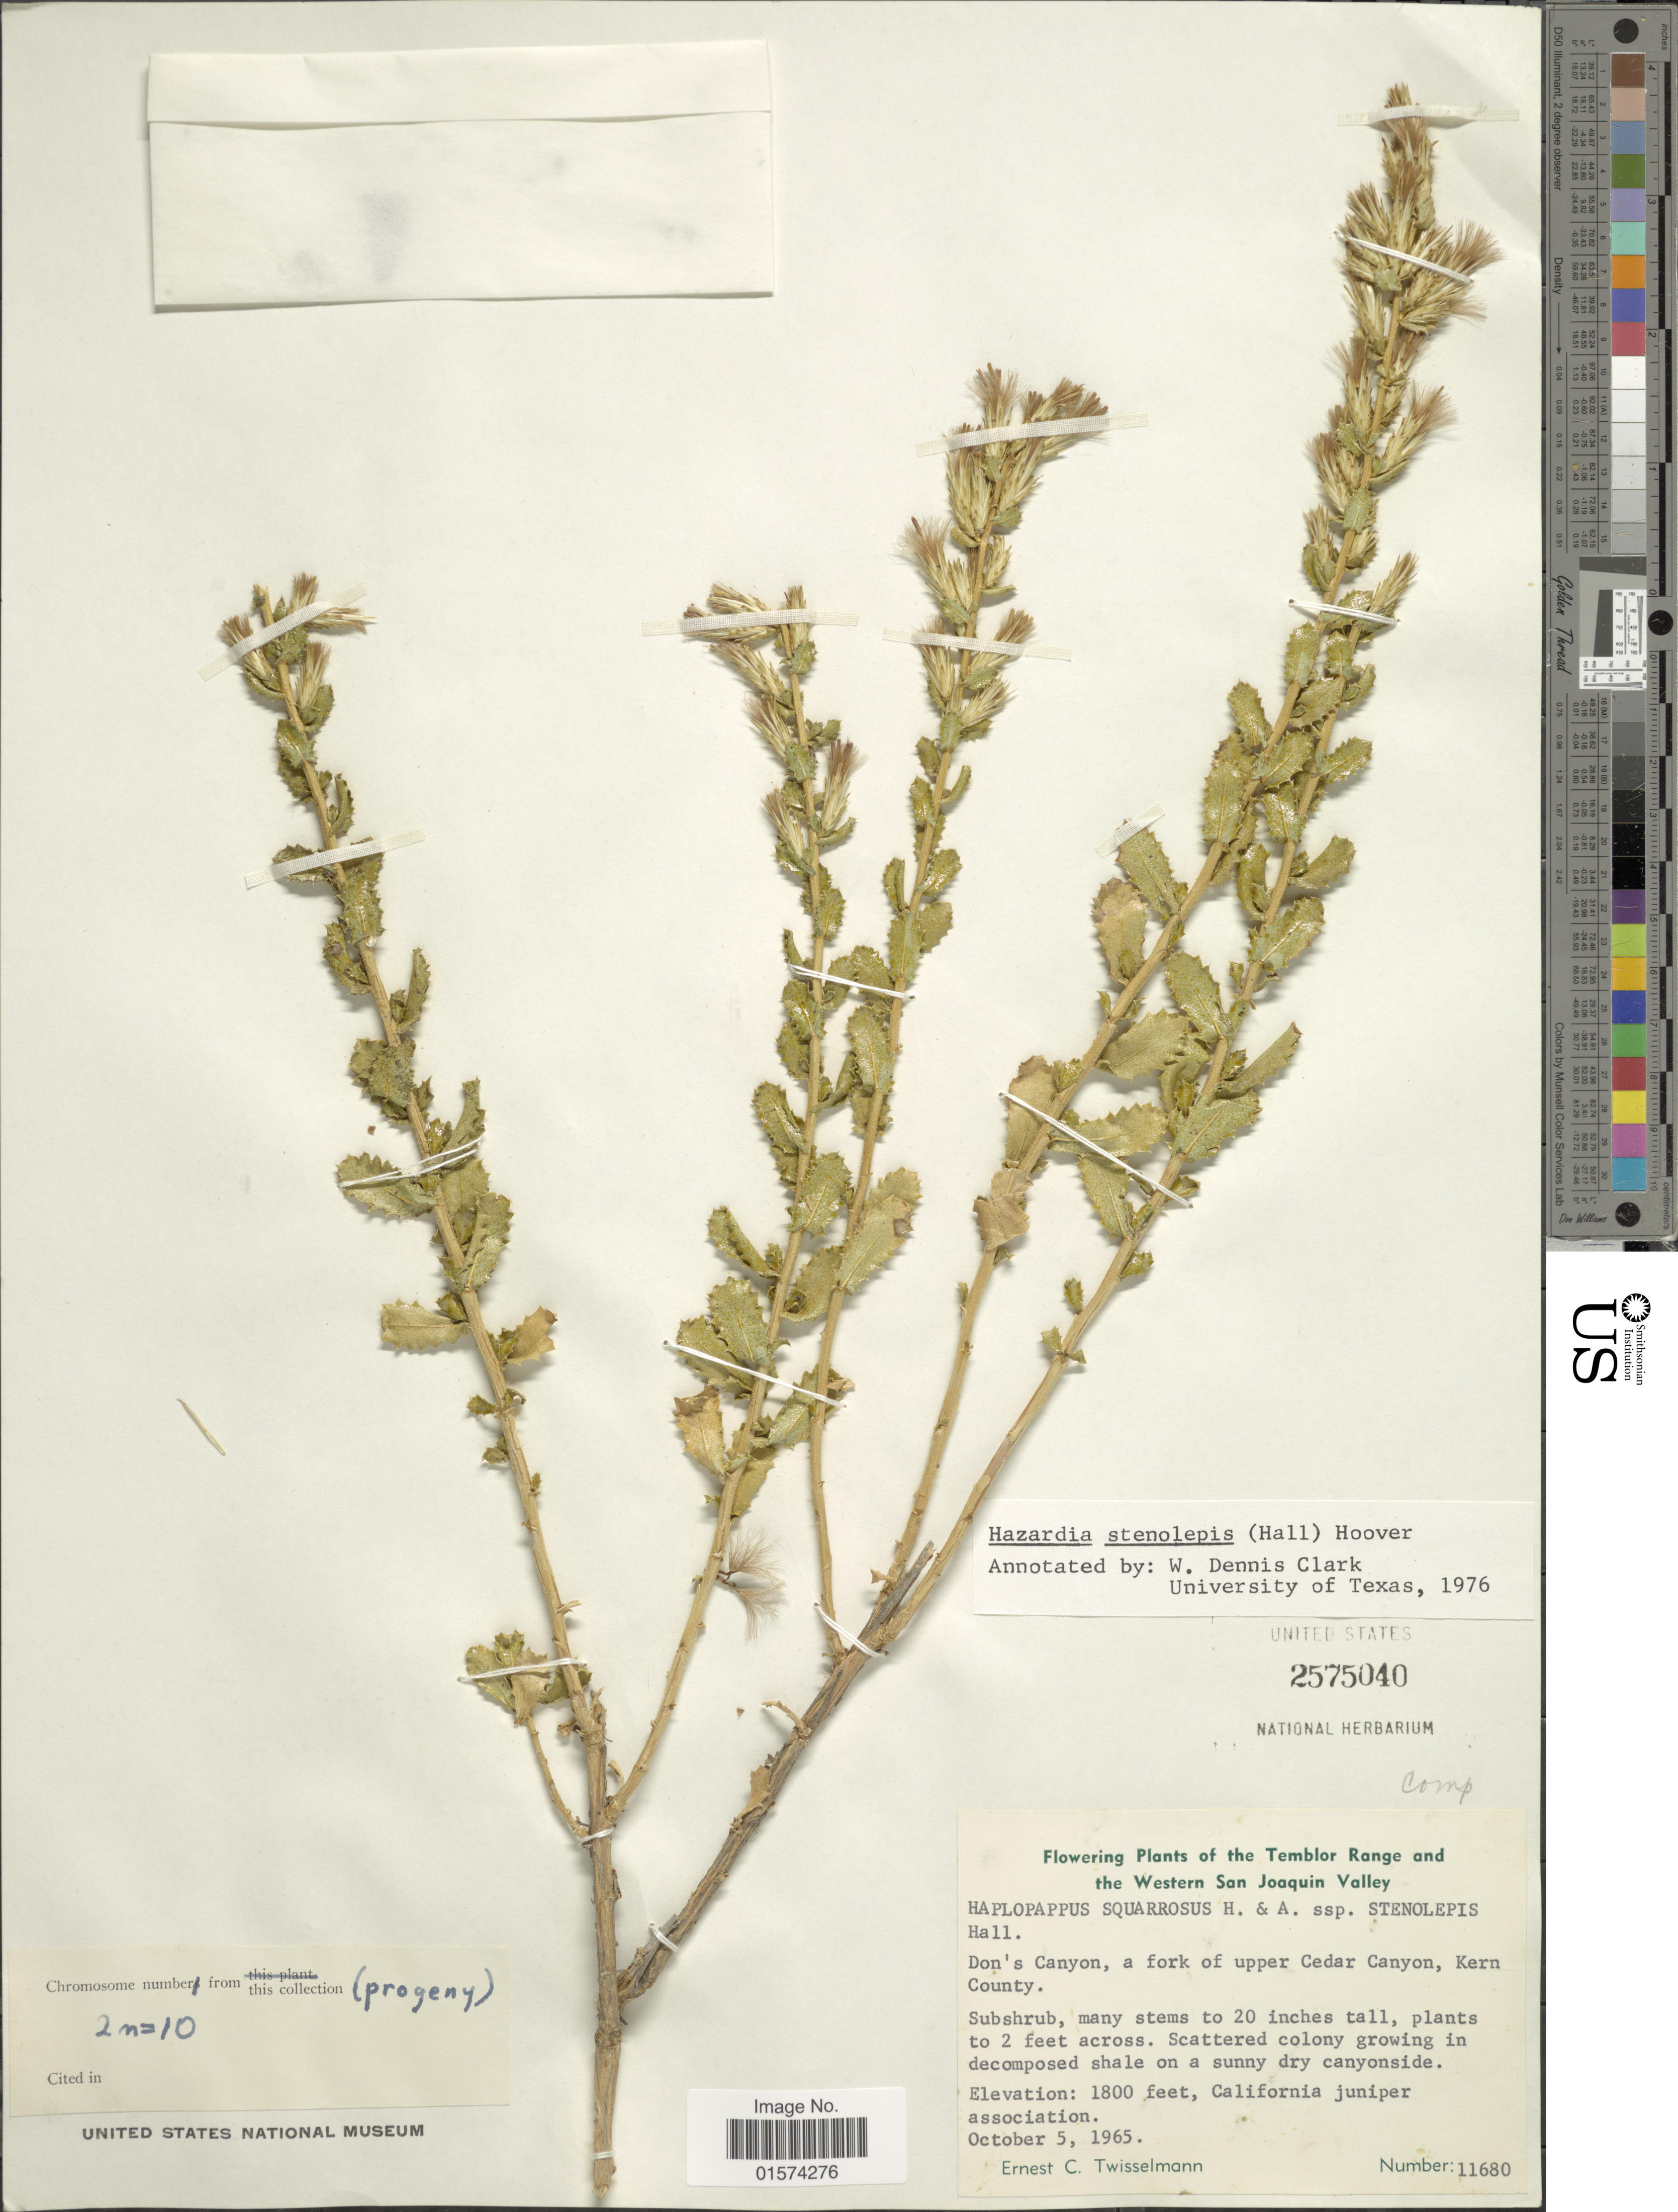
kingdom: Plantae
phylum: Tracheophyta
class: Magnoliopsida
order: Asterales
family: Asteraceae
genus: Hazardia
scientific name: Hazardia stenolepis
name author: (H.M. Hall) Hoover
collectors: E. Twisselmann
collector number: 11680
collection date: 1965-10-05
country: United States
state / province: California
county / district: Kern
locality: Temblor Range and the Western San Joaquin Valley, Don's Canyon, a fork of upper Cedar Canyon, Kern County, California juniper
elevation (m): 549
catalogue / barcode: US 2575040